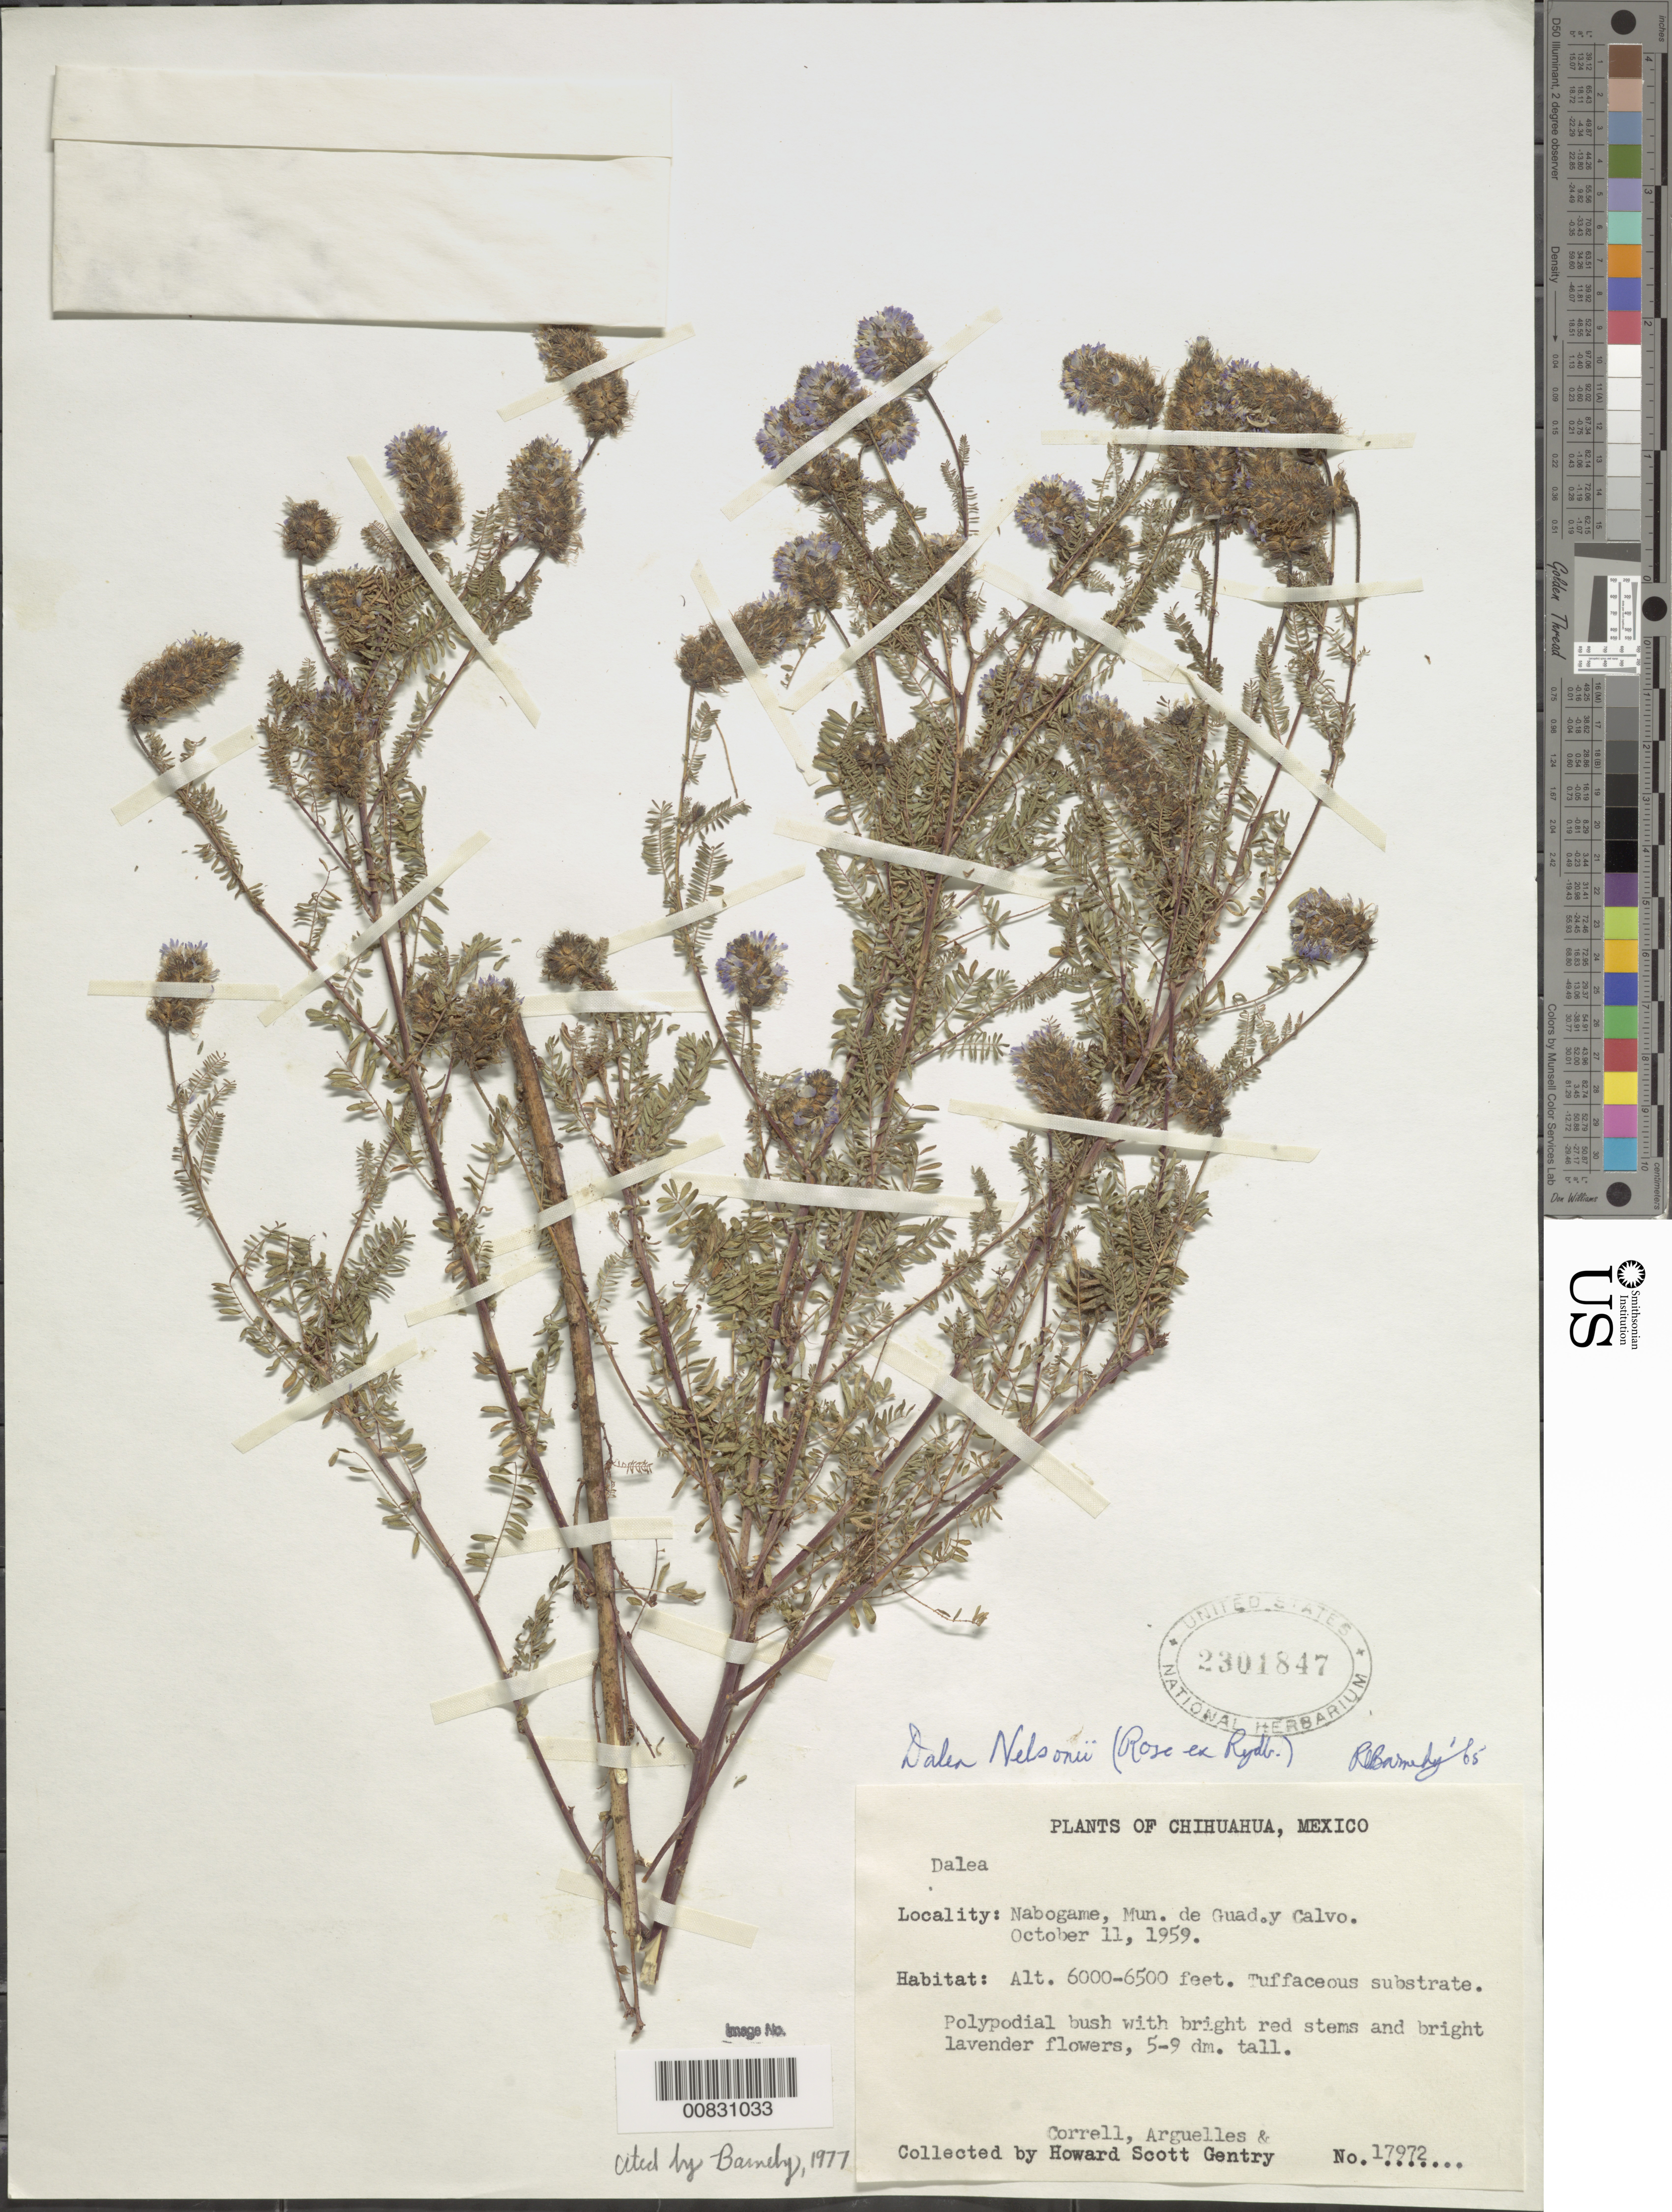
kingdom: Plantae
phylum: Tracheophyta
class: Magnoliopsida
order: Fabales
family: Fabaceae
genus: Dalea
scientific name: Dalea nelsonii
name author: (Rydb.) Barneby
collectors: H. S. Gentry, -- Correll & Arguelles, --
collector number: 17972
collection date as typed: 11 Oct 1959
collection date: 1959-10-11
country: Mexico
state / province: Chihuahua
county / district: Guadalupe y Calvo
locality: Nabogame, Mun. de Guadalupe y Calvo, Chihuahua.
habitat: Tuffaceous substrate.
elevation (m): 1829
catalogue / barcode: US 2301847